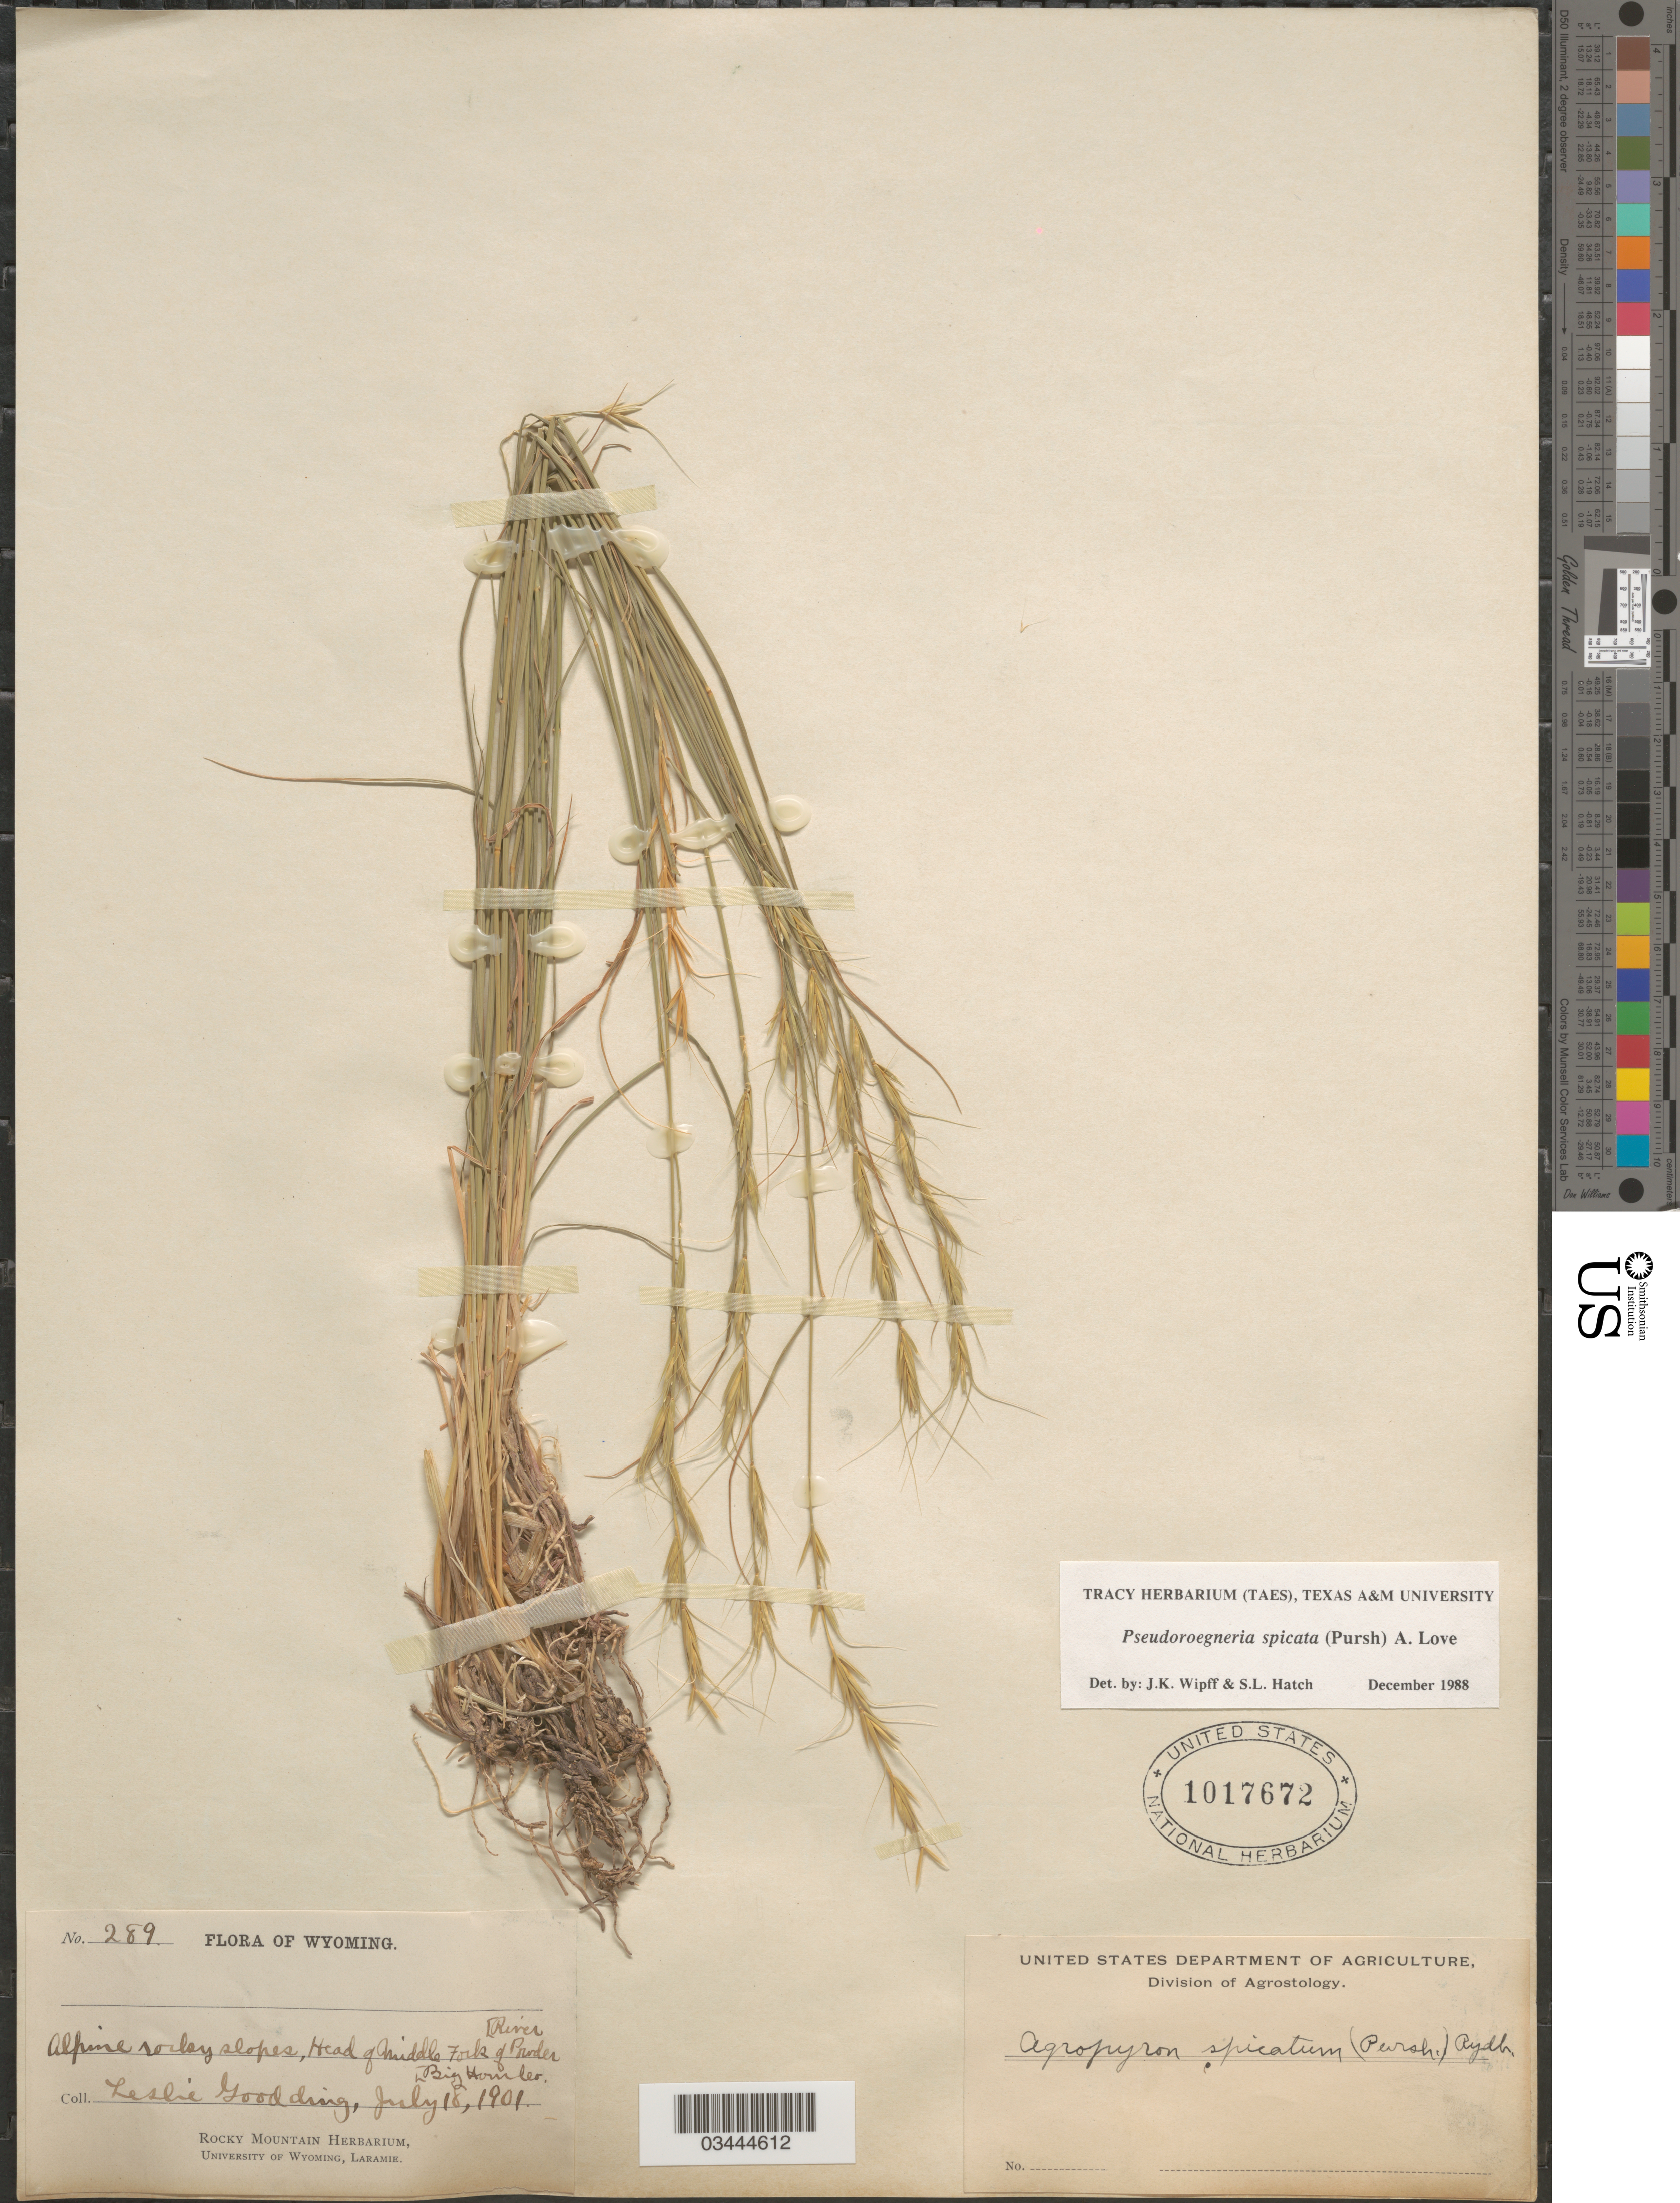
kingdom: Plantae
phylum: Tracheophyta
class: Liliopsida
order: Poales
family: Poaceae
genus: Pseudoroegneria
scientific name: Pseudoroegneria spicata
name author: (Pursh) Á. Löve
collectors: L. N. Goodding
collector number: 289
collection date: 1901-07-18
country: United States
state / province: Wyoming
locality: Alpine rocky slopes, Head of Middle Fork of Powder River. Big Horn Co.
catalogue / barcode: US 1017672